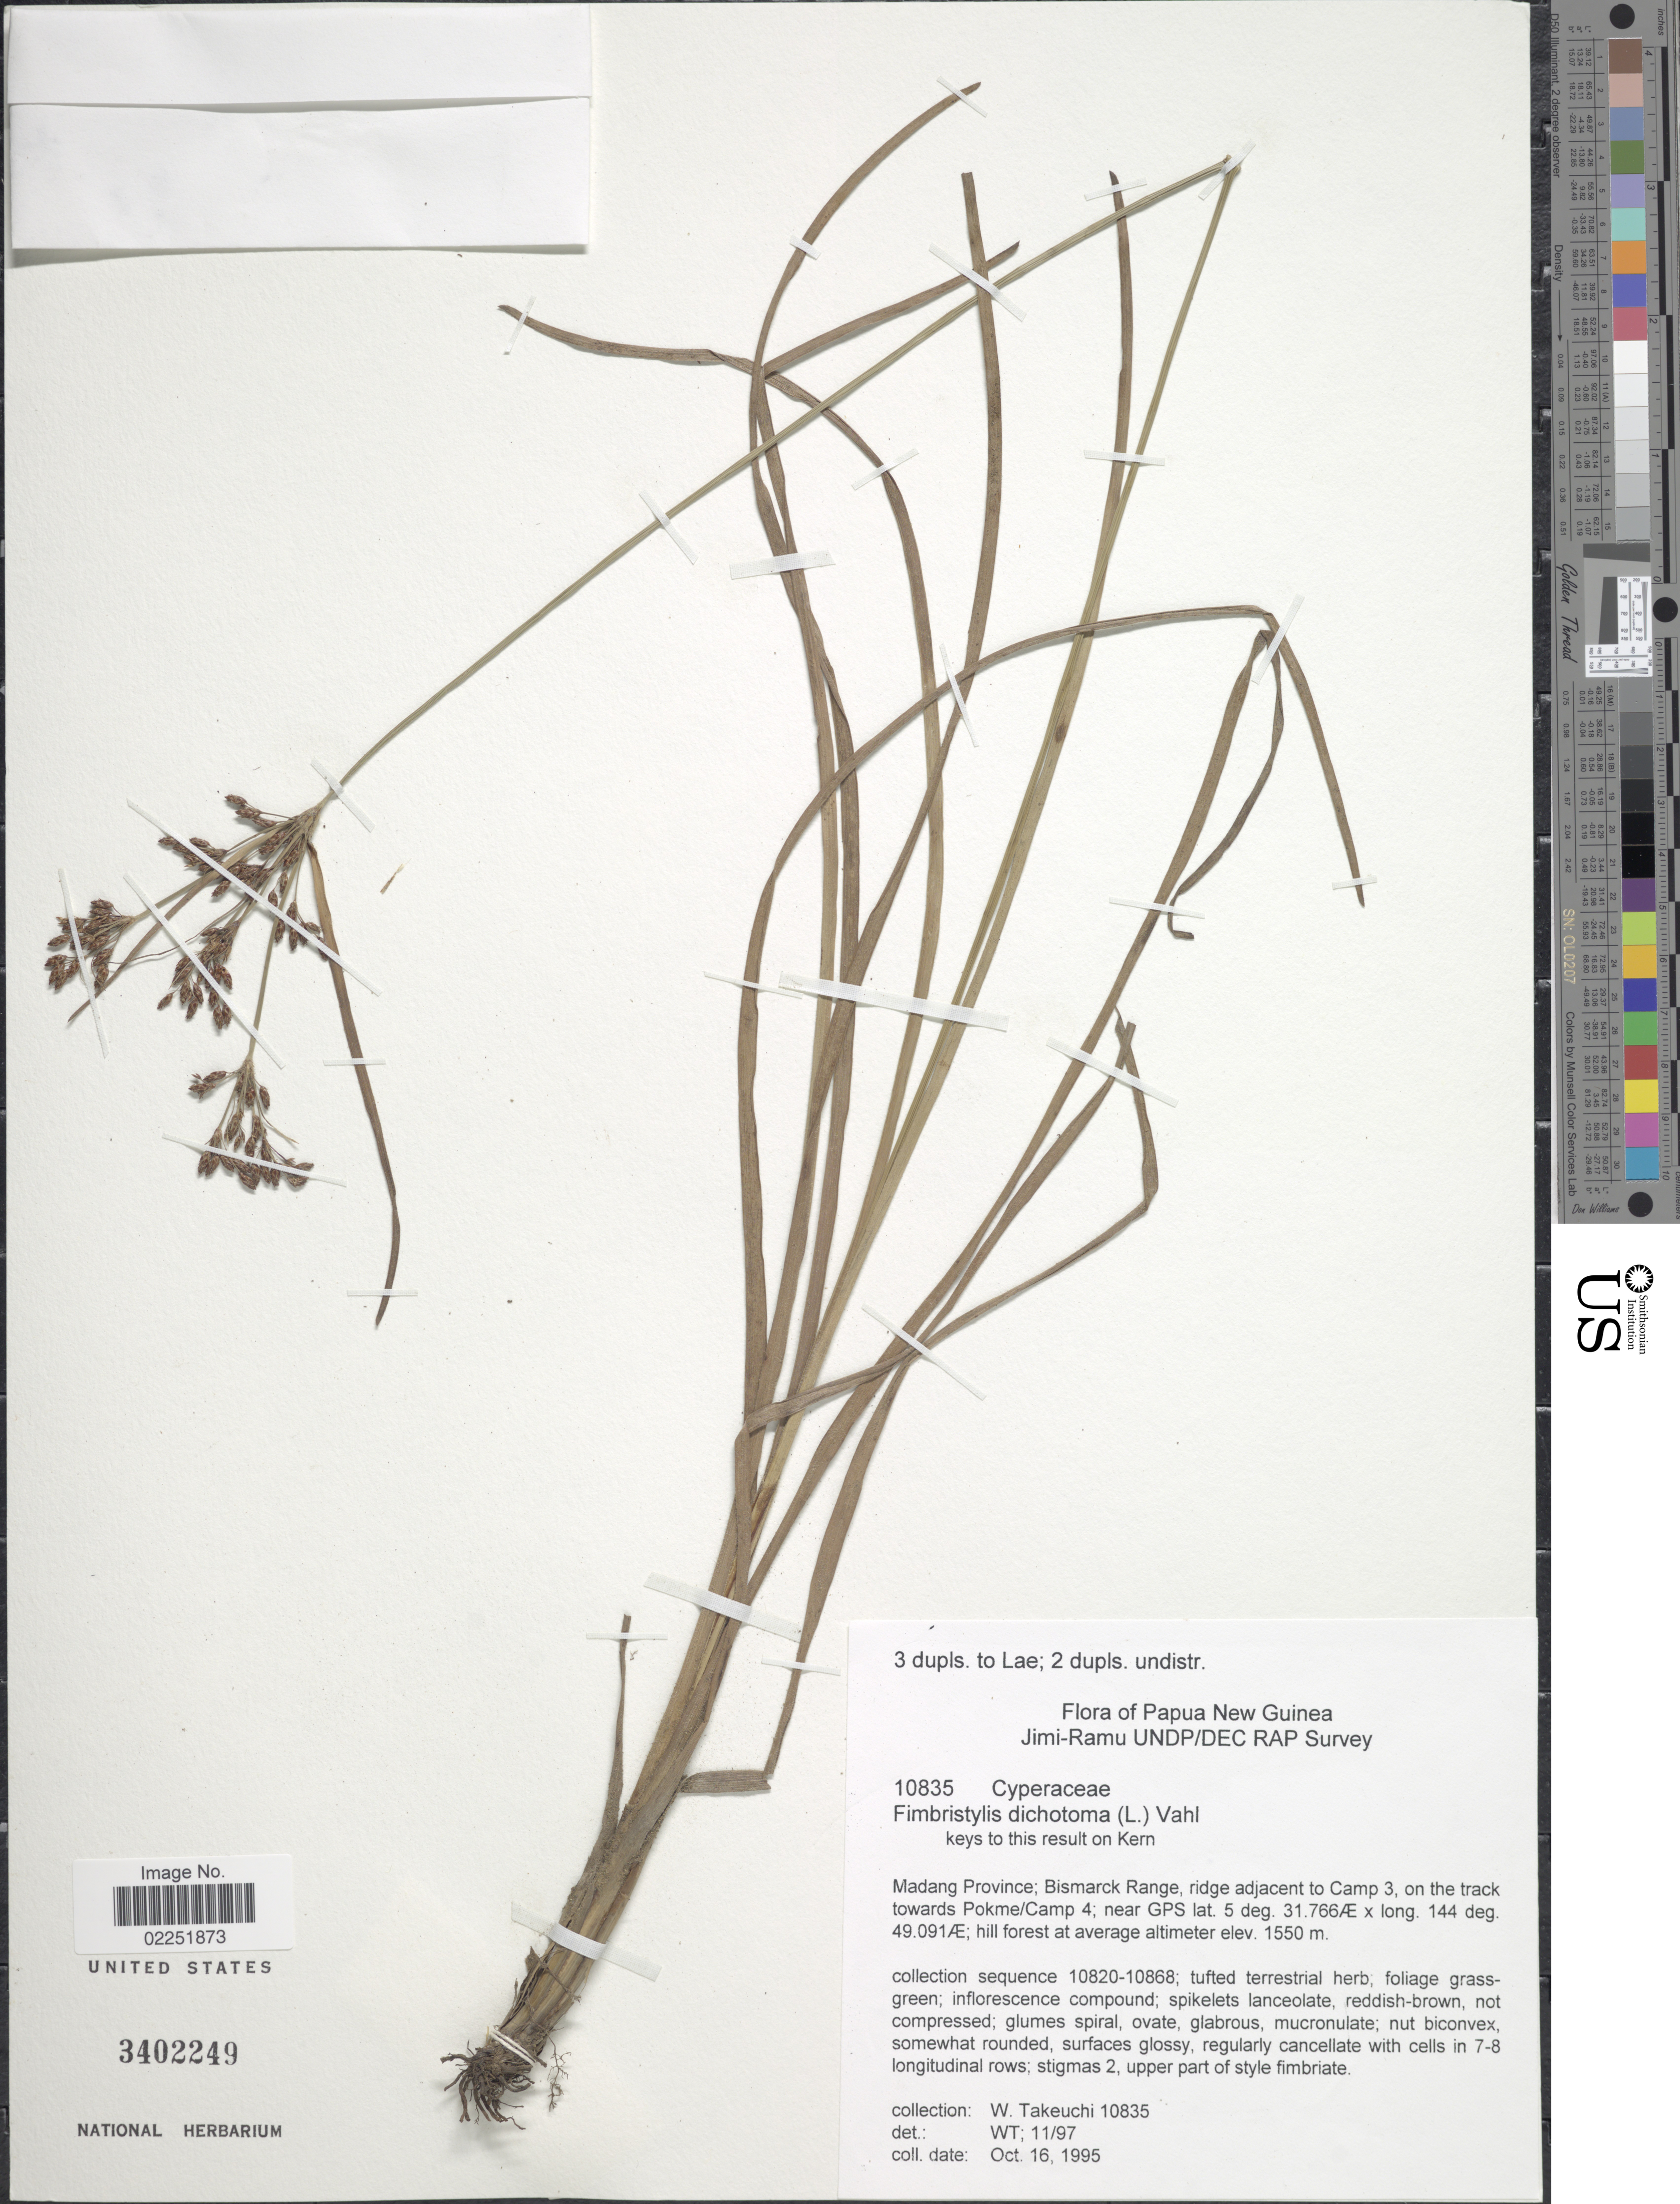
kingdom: Plantae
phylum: Tracheophyta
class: Liliopsida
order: Poales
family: Cyperaceae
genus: Fimbristylis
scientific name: Fimbristylis dichotoma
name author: (L.) Vahl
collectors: W. Takeuchi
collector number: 10835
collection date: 1995-10-16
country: Papua New Guinea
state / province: Madang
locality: Madang province; Bismarck Range, adjacent to Camp 3, on the track towards Pokme/ Camp 4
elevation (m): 1550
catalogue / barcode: US 3402249